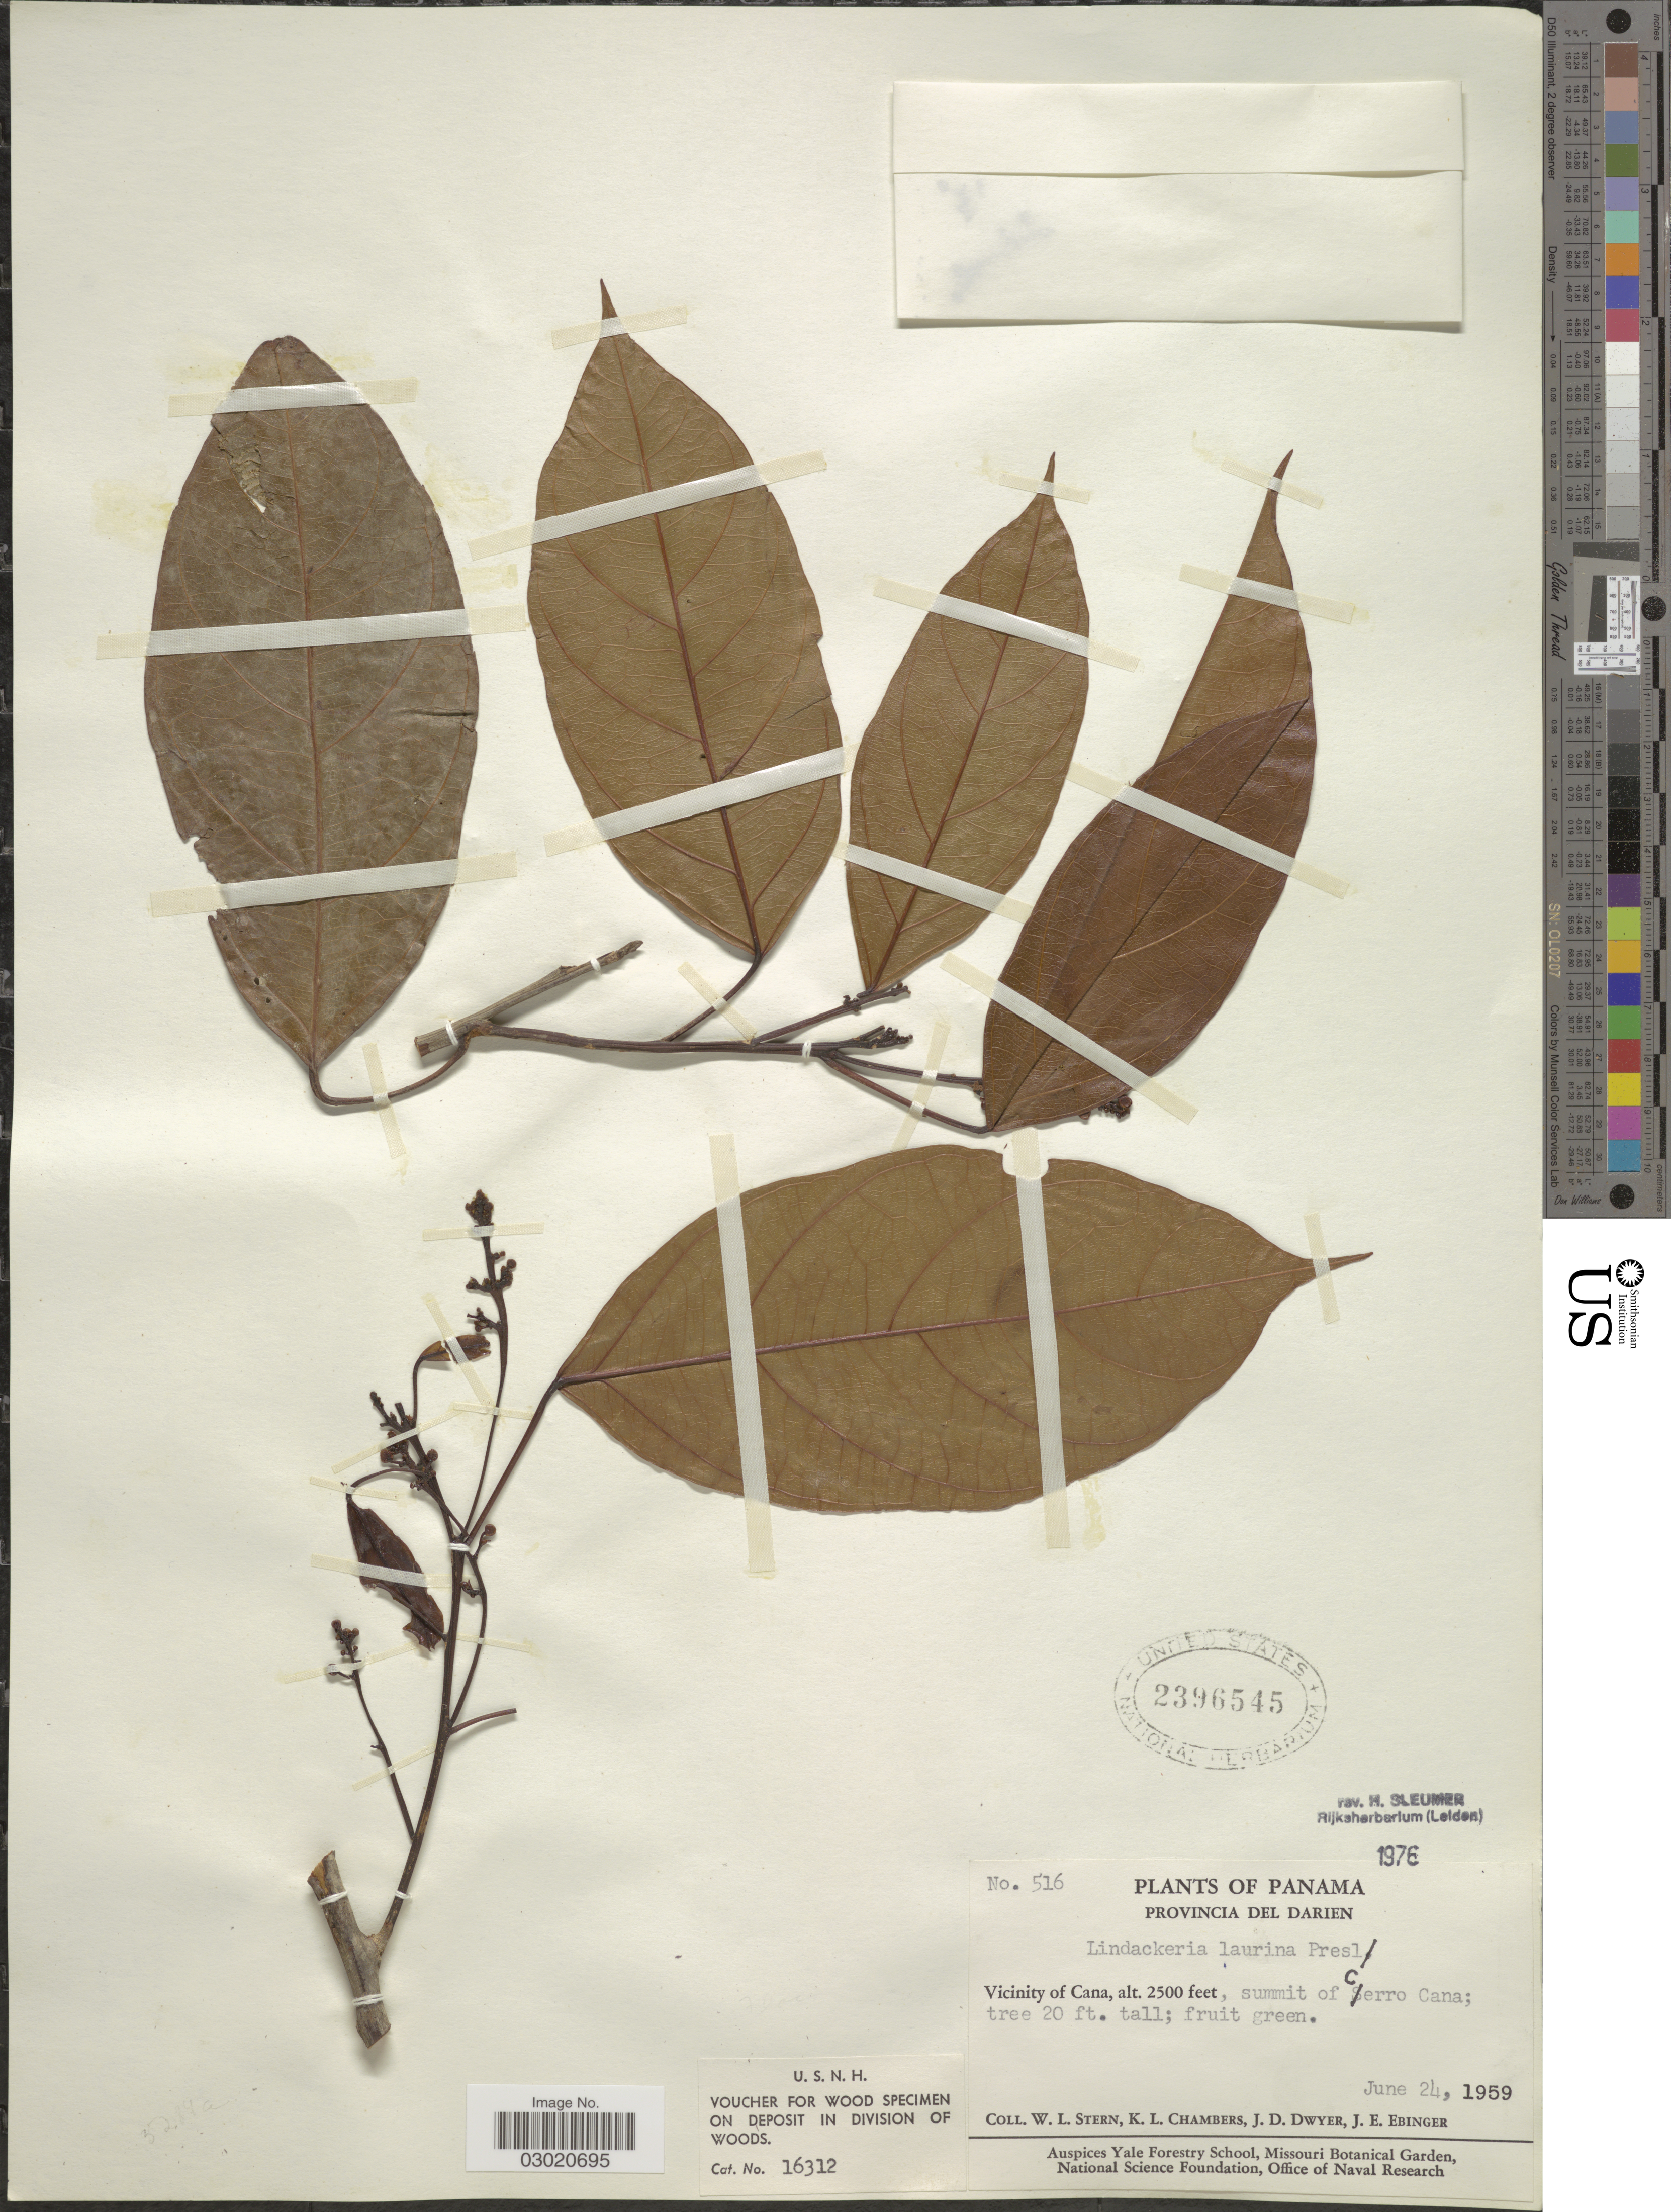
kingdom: Plantae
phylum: Tracheophyta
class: Magnoliopsida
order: Malpighiales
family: Achariaceae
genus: Lindackeria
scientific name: Lindackeria laurina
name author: C. Presl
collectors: W. L. Stern, K. Chambers, J. D. Dwyer & J. Ebinger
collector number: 516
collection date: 1959-06-24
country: Panama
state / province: Darién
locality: Provincia Del Darien, Vicinity of Cana, summit of Cerro Cana.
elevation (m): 762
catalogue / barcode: US 2396545